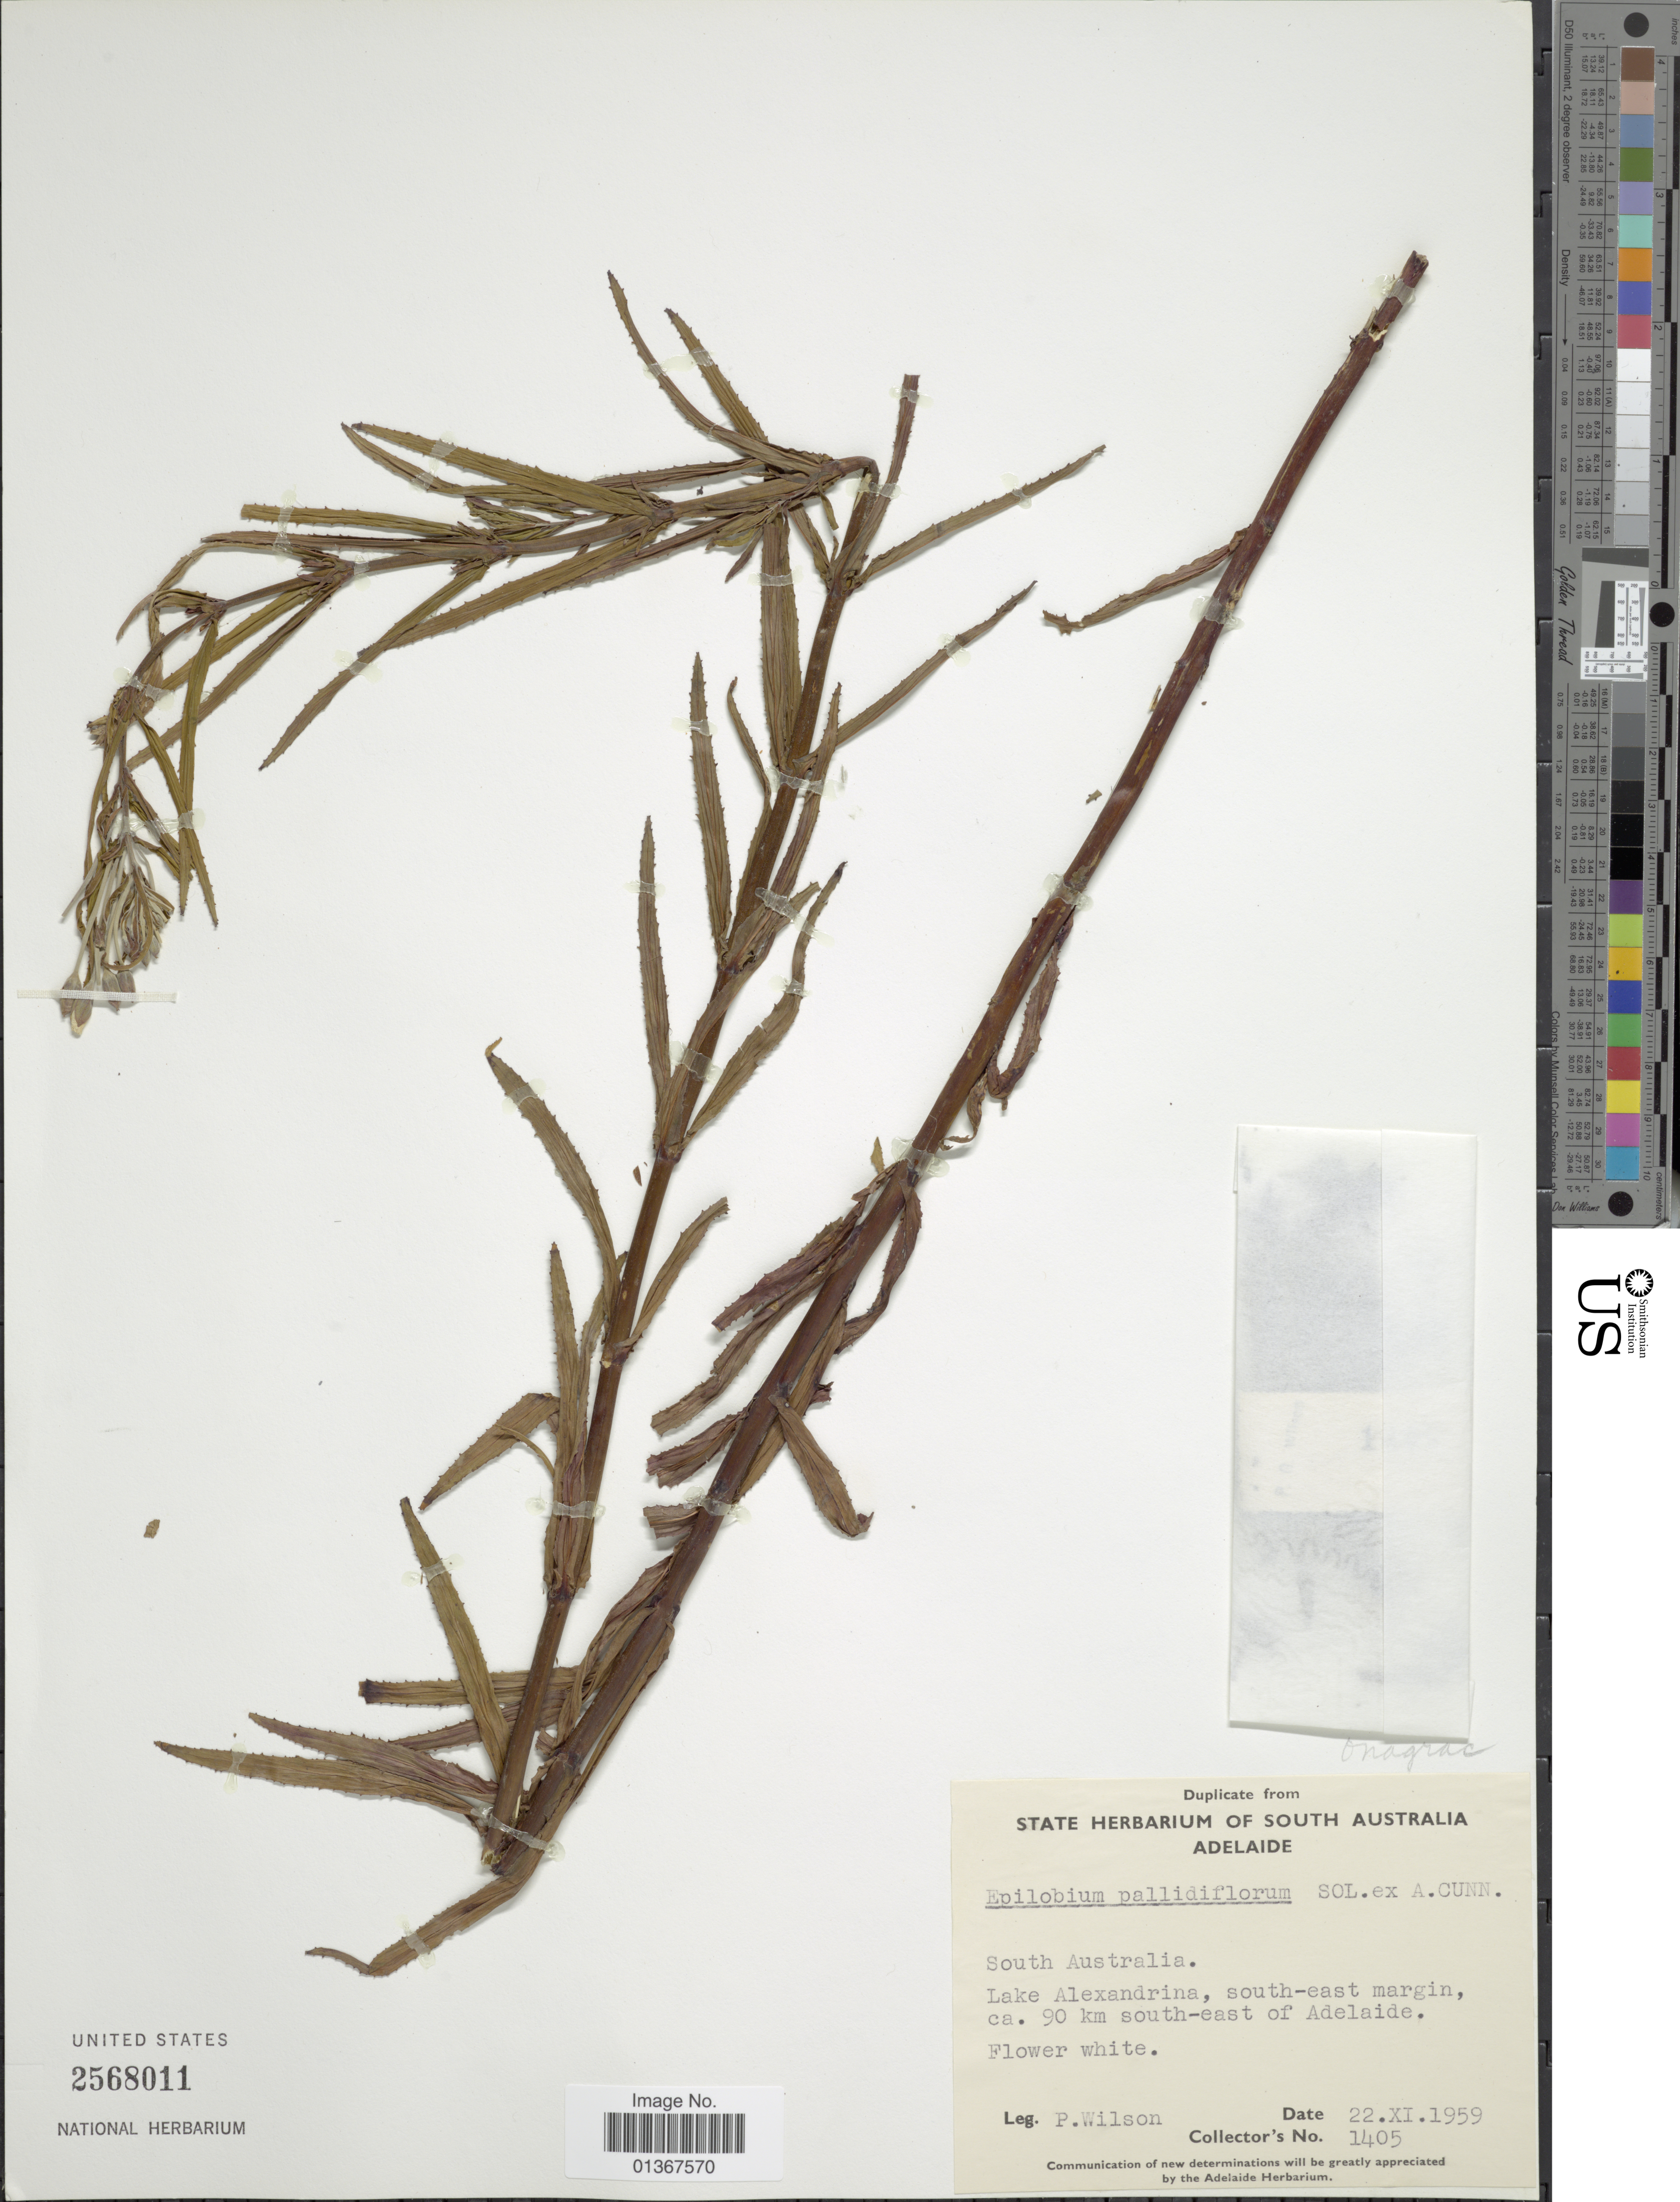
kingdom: Plantae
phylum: Tracheophyta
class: Magnoliopsida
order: Myrtales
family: Onagraceae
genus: Epilobium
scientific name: Epilobium pallidiflorum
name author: Sol. ex A. Cunn.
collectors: P. Wilson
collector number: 1405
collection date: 1959-11-22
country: Australia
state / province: South Australia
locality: Lake Alexandrina, south-east margin, ca. 90km south-east of Adelaide.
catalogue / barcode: US 2568011